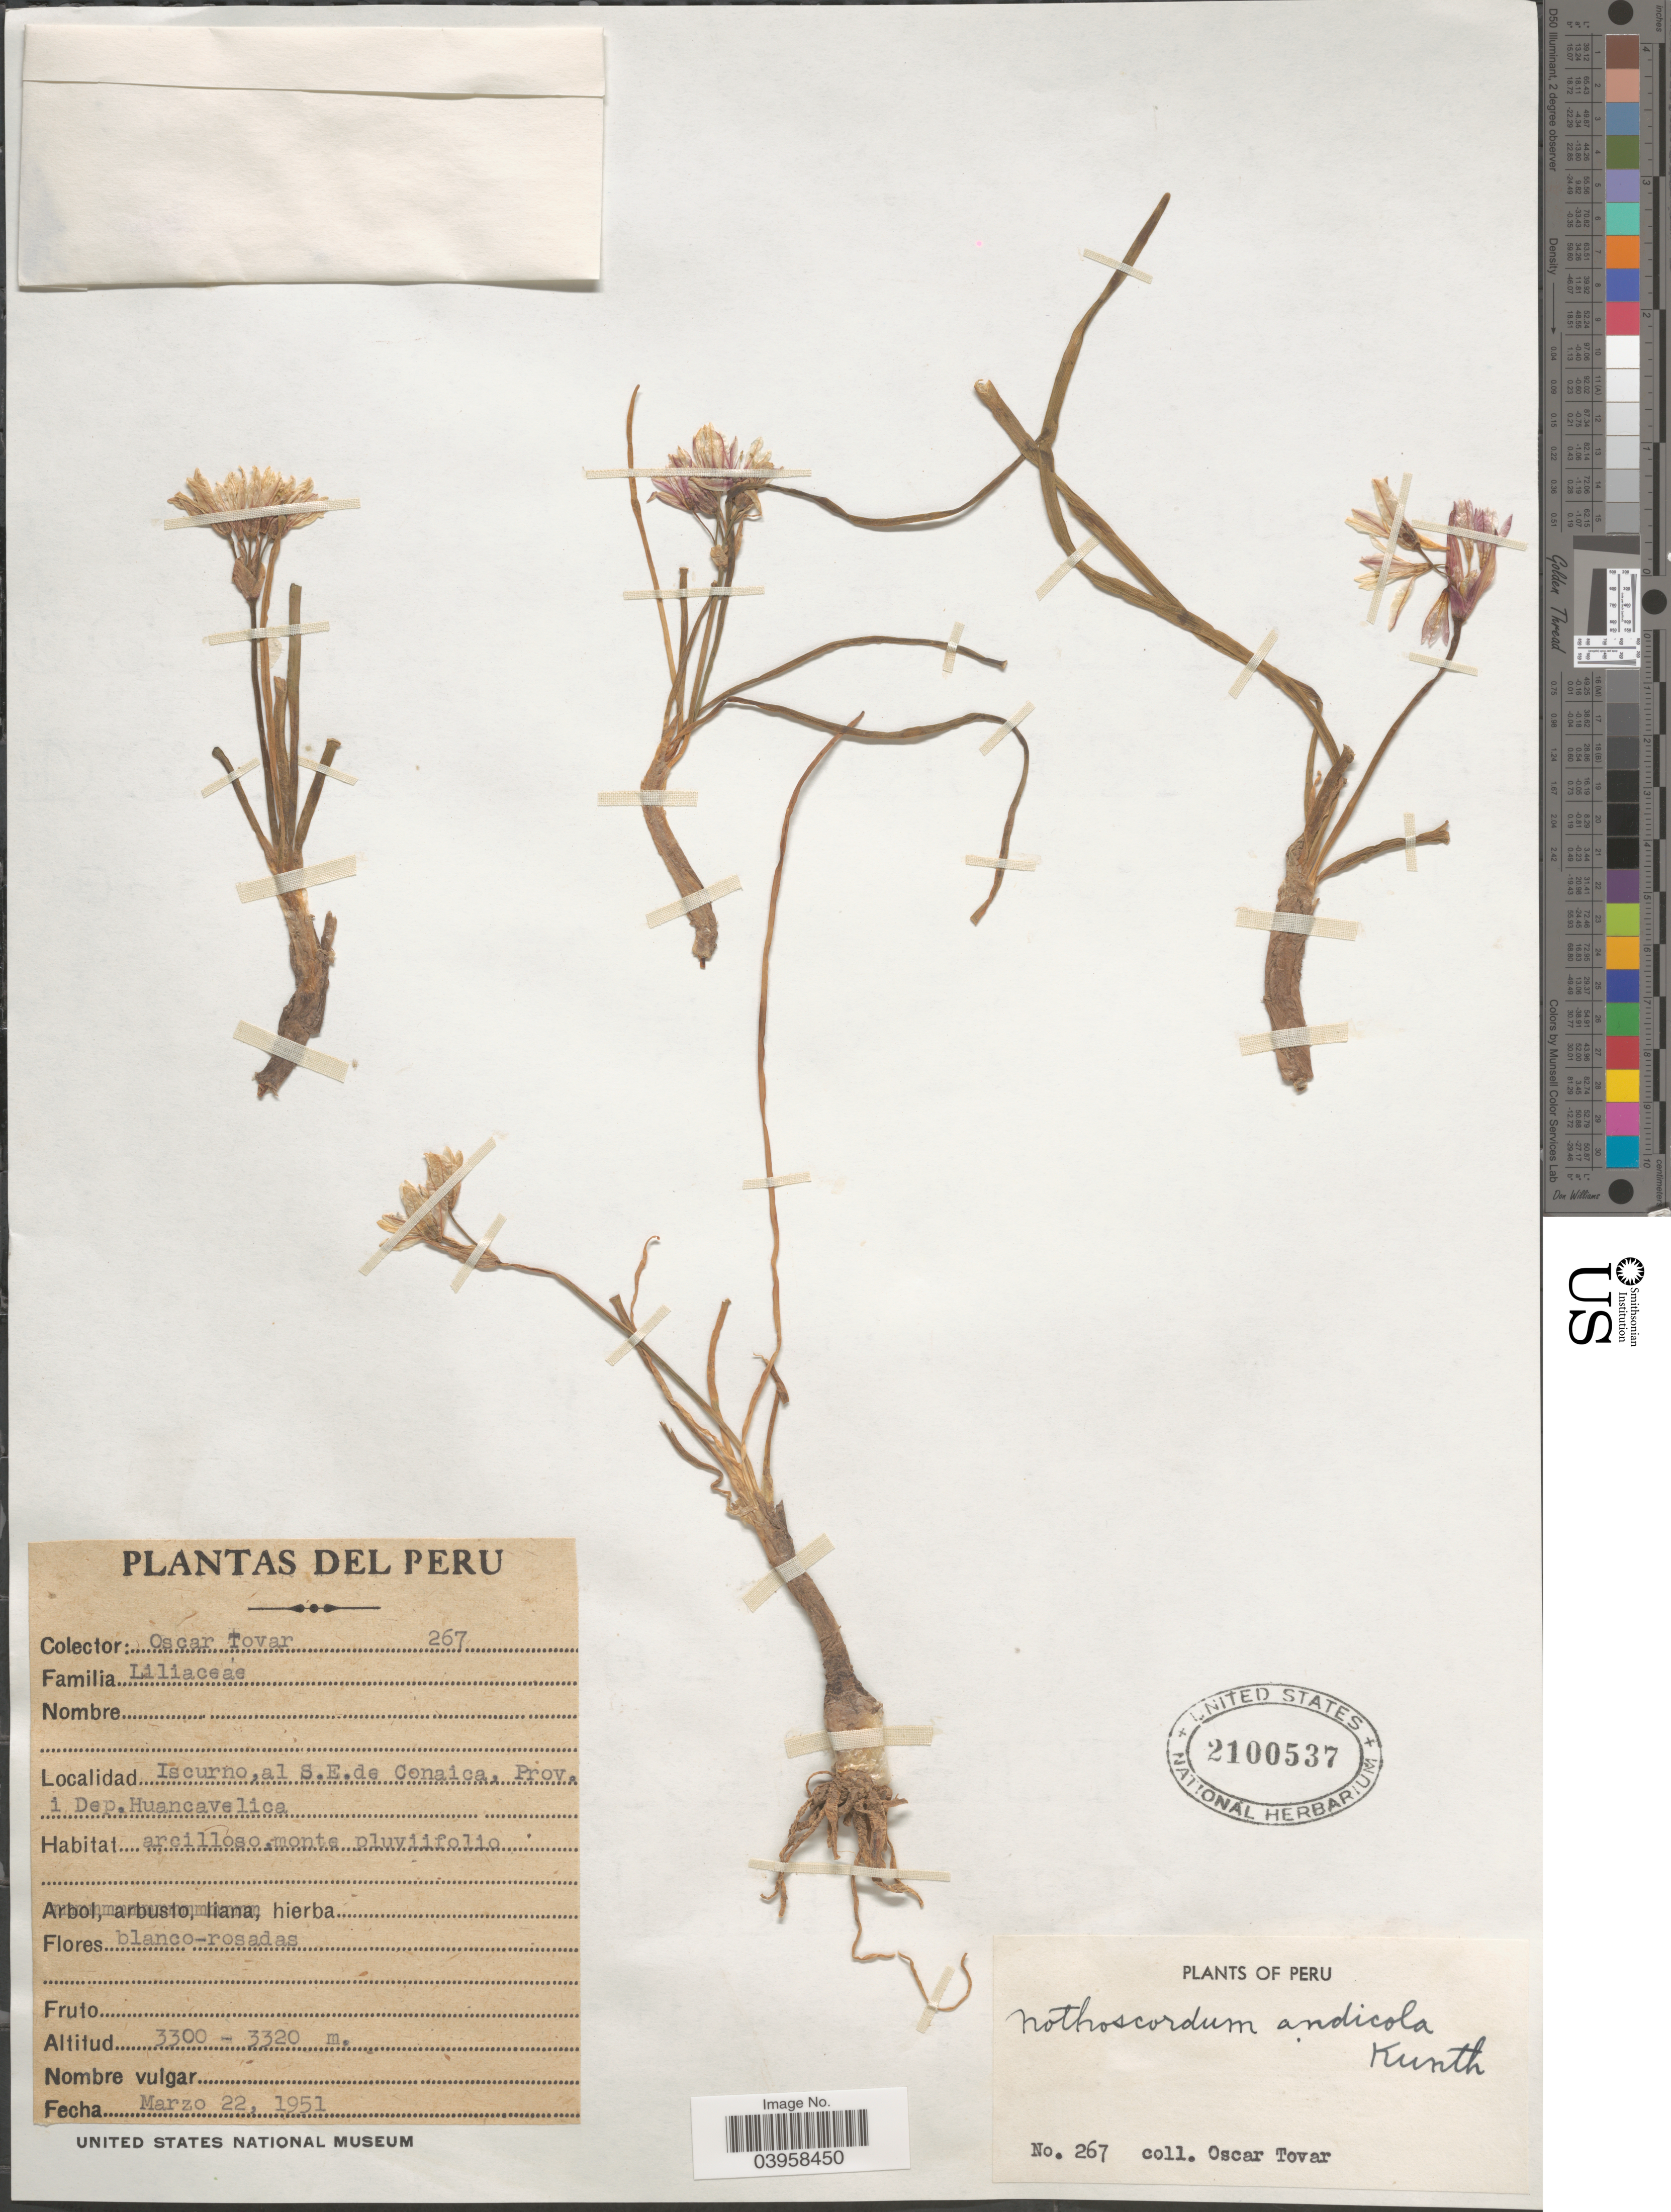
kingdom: Plantae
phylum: Tracheophyta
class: Liliopsida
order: Asparagales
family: Amaryllidaceae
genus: Nothoscordum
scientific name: Nothoscordum andicola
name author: Kunth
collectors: Ó. Tovar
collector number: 267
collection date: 1951-03-22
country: Peru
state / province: Huancavelica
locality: Iscurno, al S.E.de Conaica, Prov. i Dep. Huancavelica.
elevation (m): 3300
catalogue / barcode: US 2100537